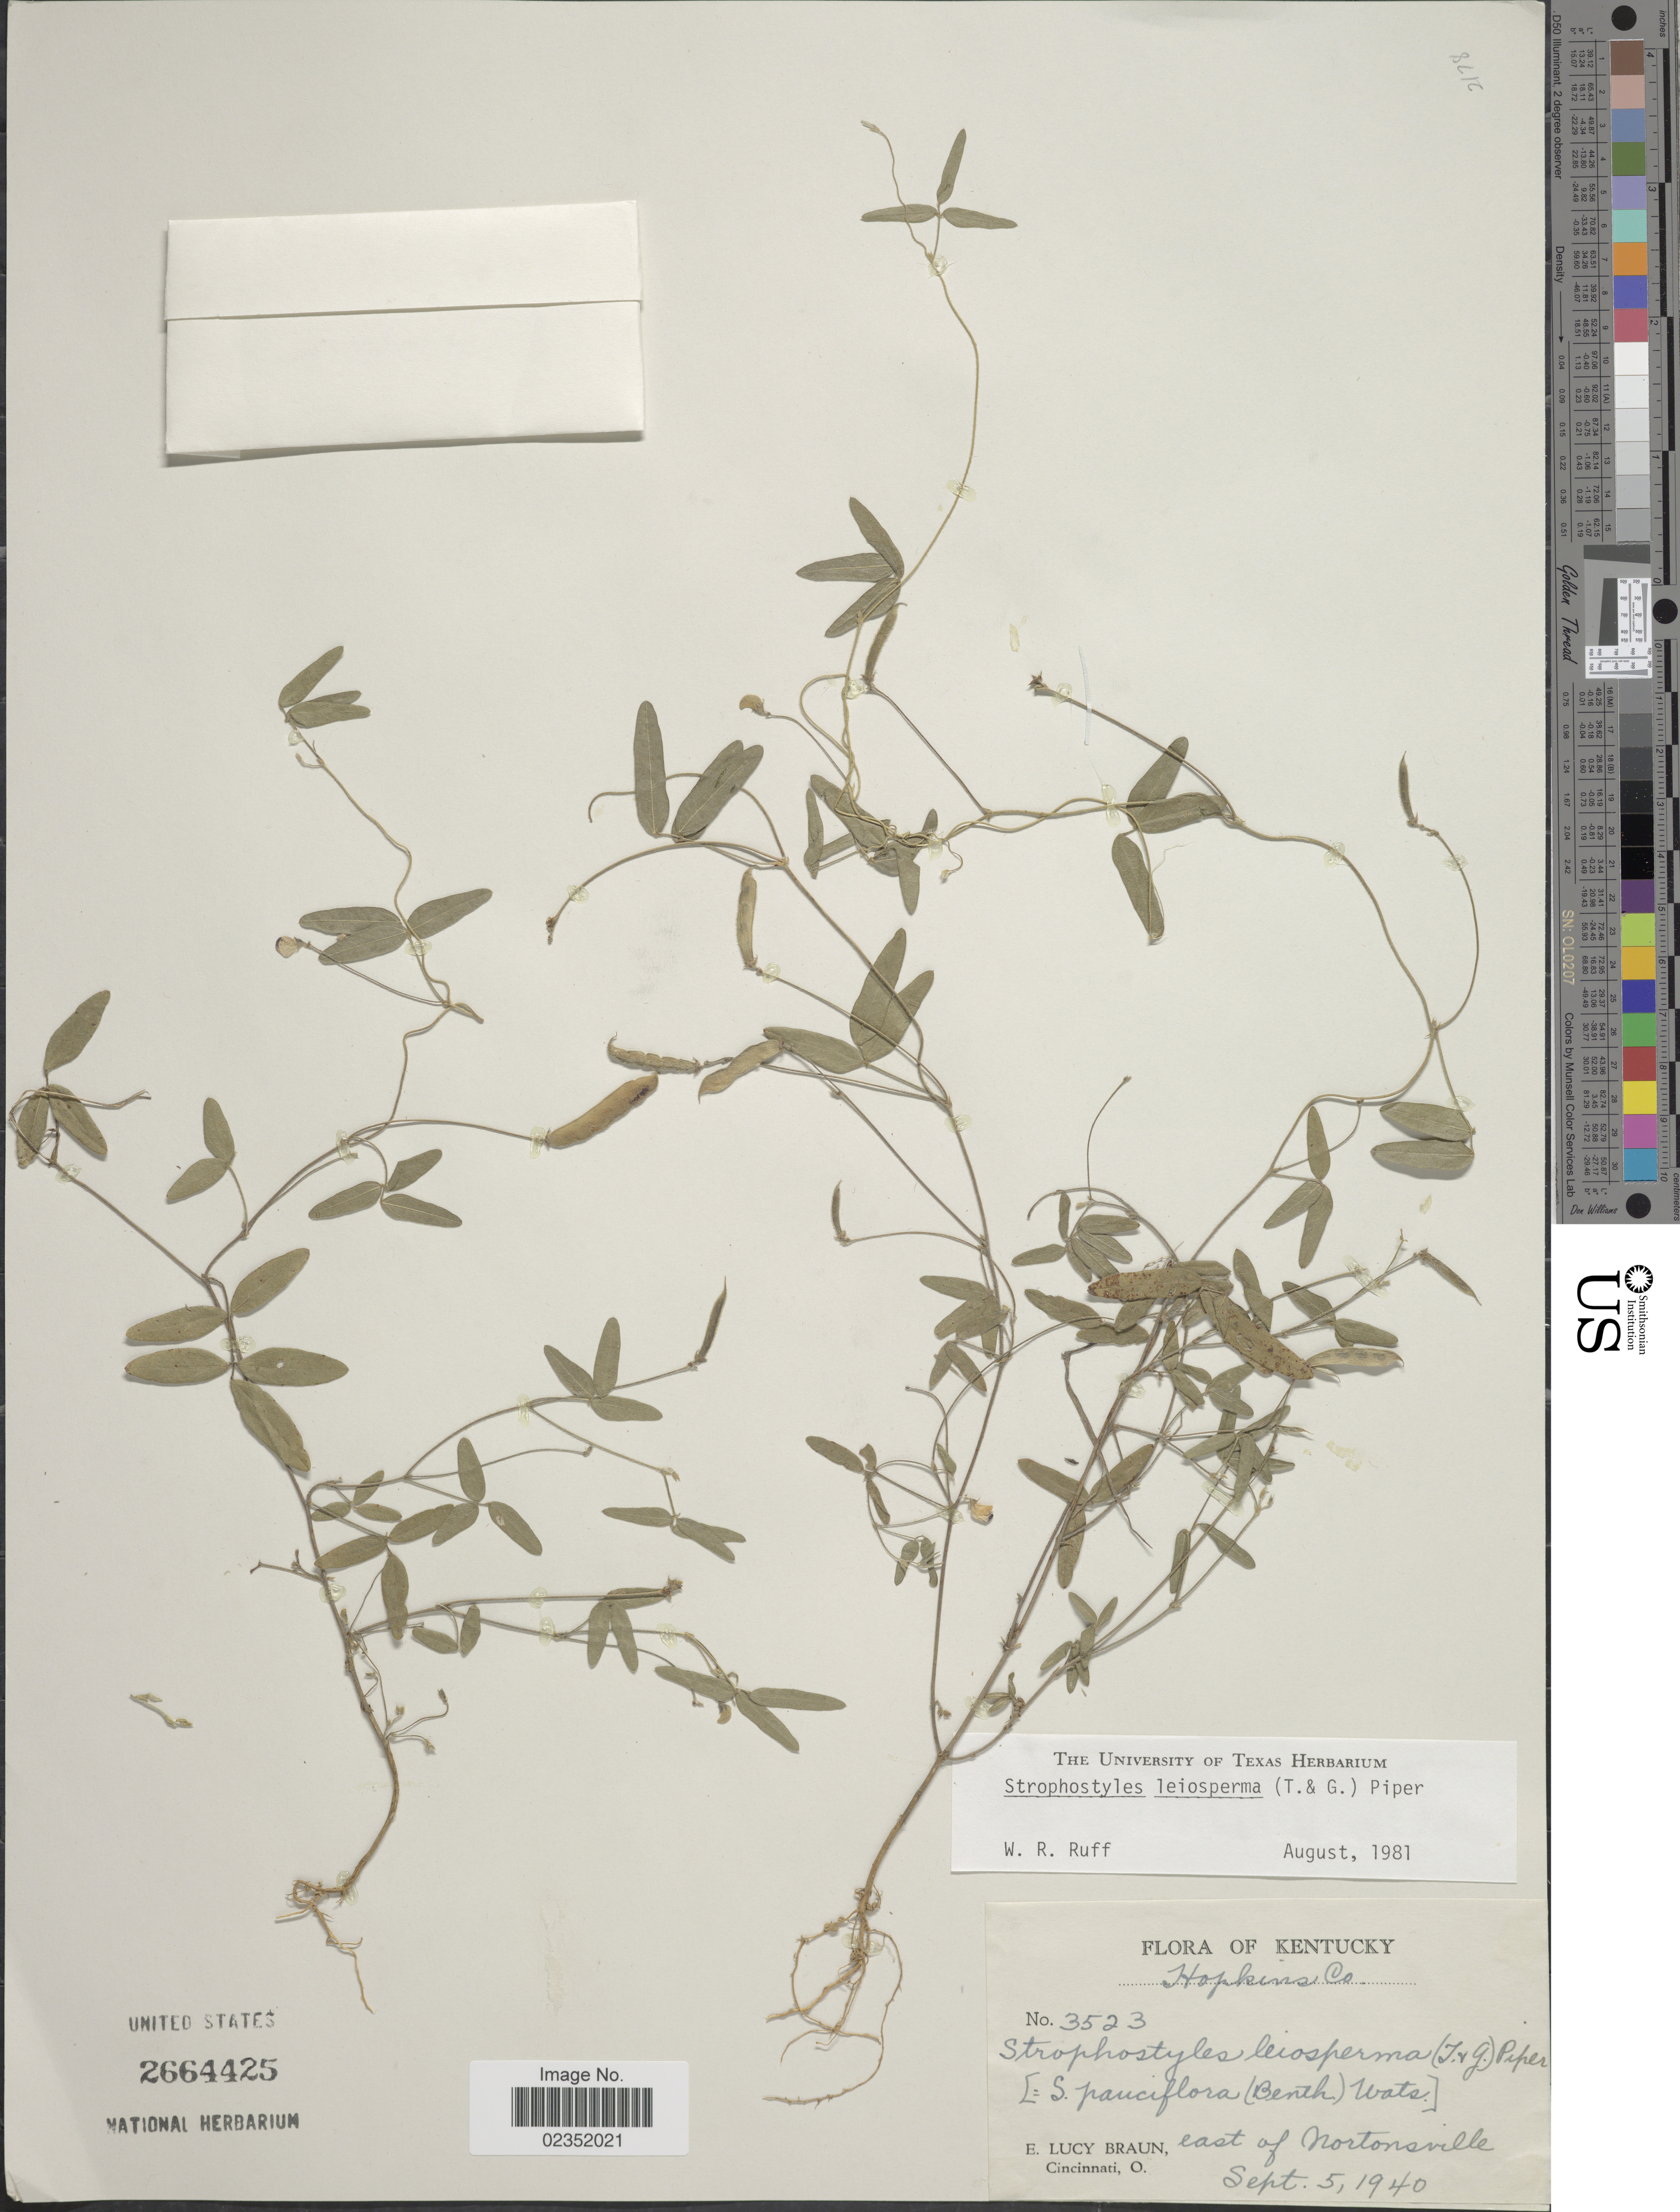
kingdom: Plantae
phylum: Tracheophyta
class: Magnoliopsida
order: Fabales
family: Fabaceae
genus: Strophostyles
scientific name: Strophostyles leiosperma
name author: (Torr. & A. Gray) Piper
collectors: E. L. Braun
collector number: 3523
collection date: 1940-09-05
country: United States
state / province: Kentucky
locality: Hopkins Co., east of Nortonville.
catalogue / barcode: US 2664425